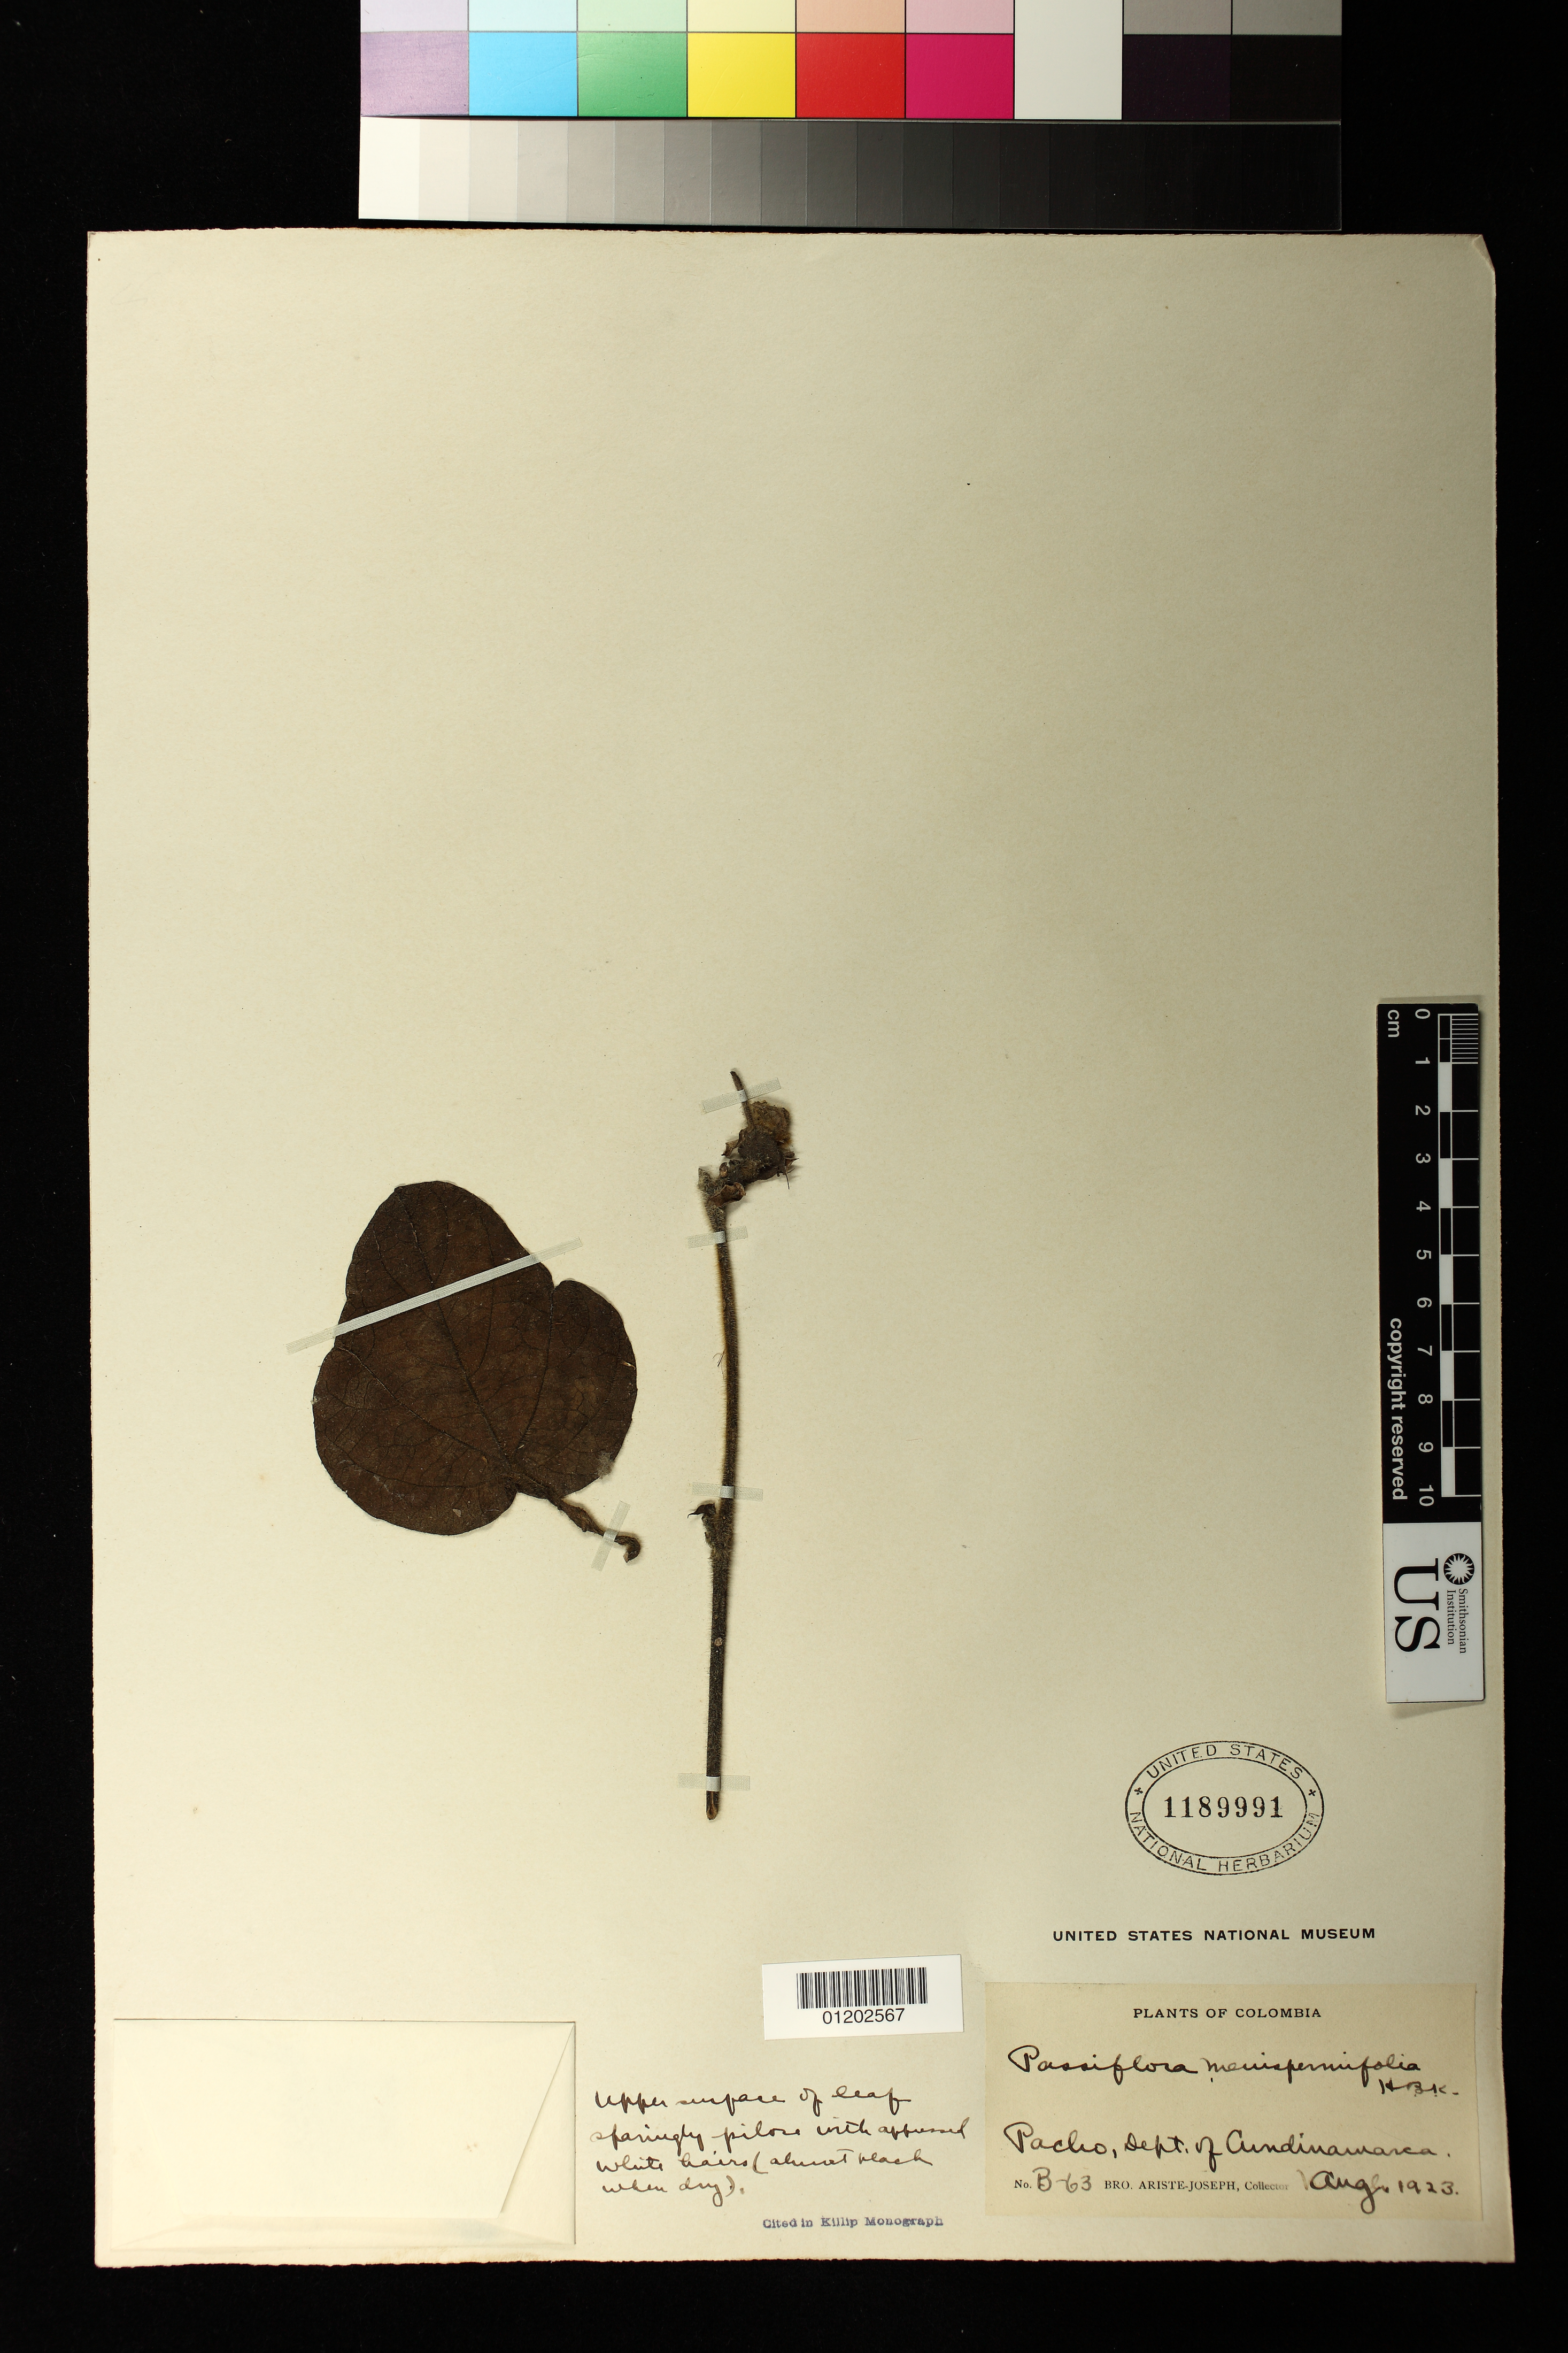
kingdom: Plantae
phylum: Tracheophyta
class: Magnoliopsida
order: Malpighiales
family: Passifloraceae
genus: Passiflora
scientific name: Passiflora menispermifolia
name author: Kunth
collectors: Bro. Ariste-Joseph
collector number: B-63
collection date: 1923-08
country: Colombia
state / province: Cundinamarca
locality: Pacho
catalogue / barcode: US 1189991